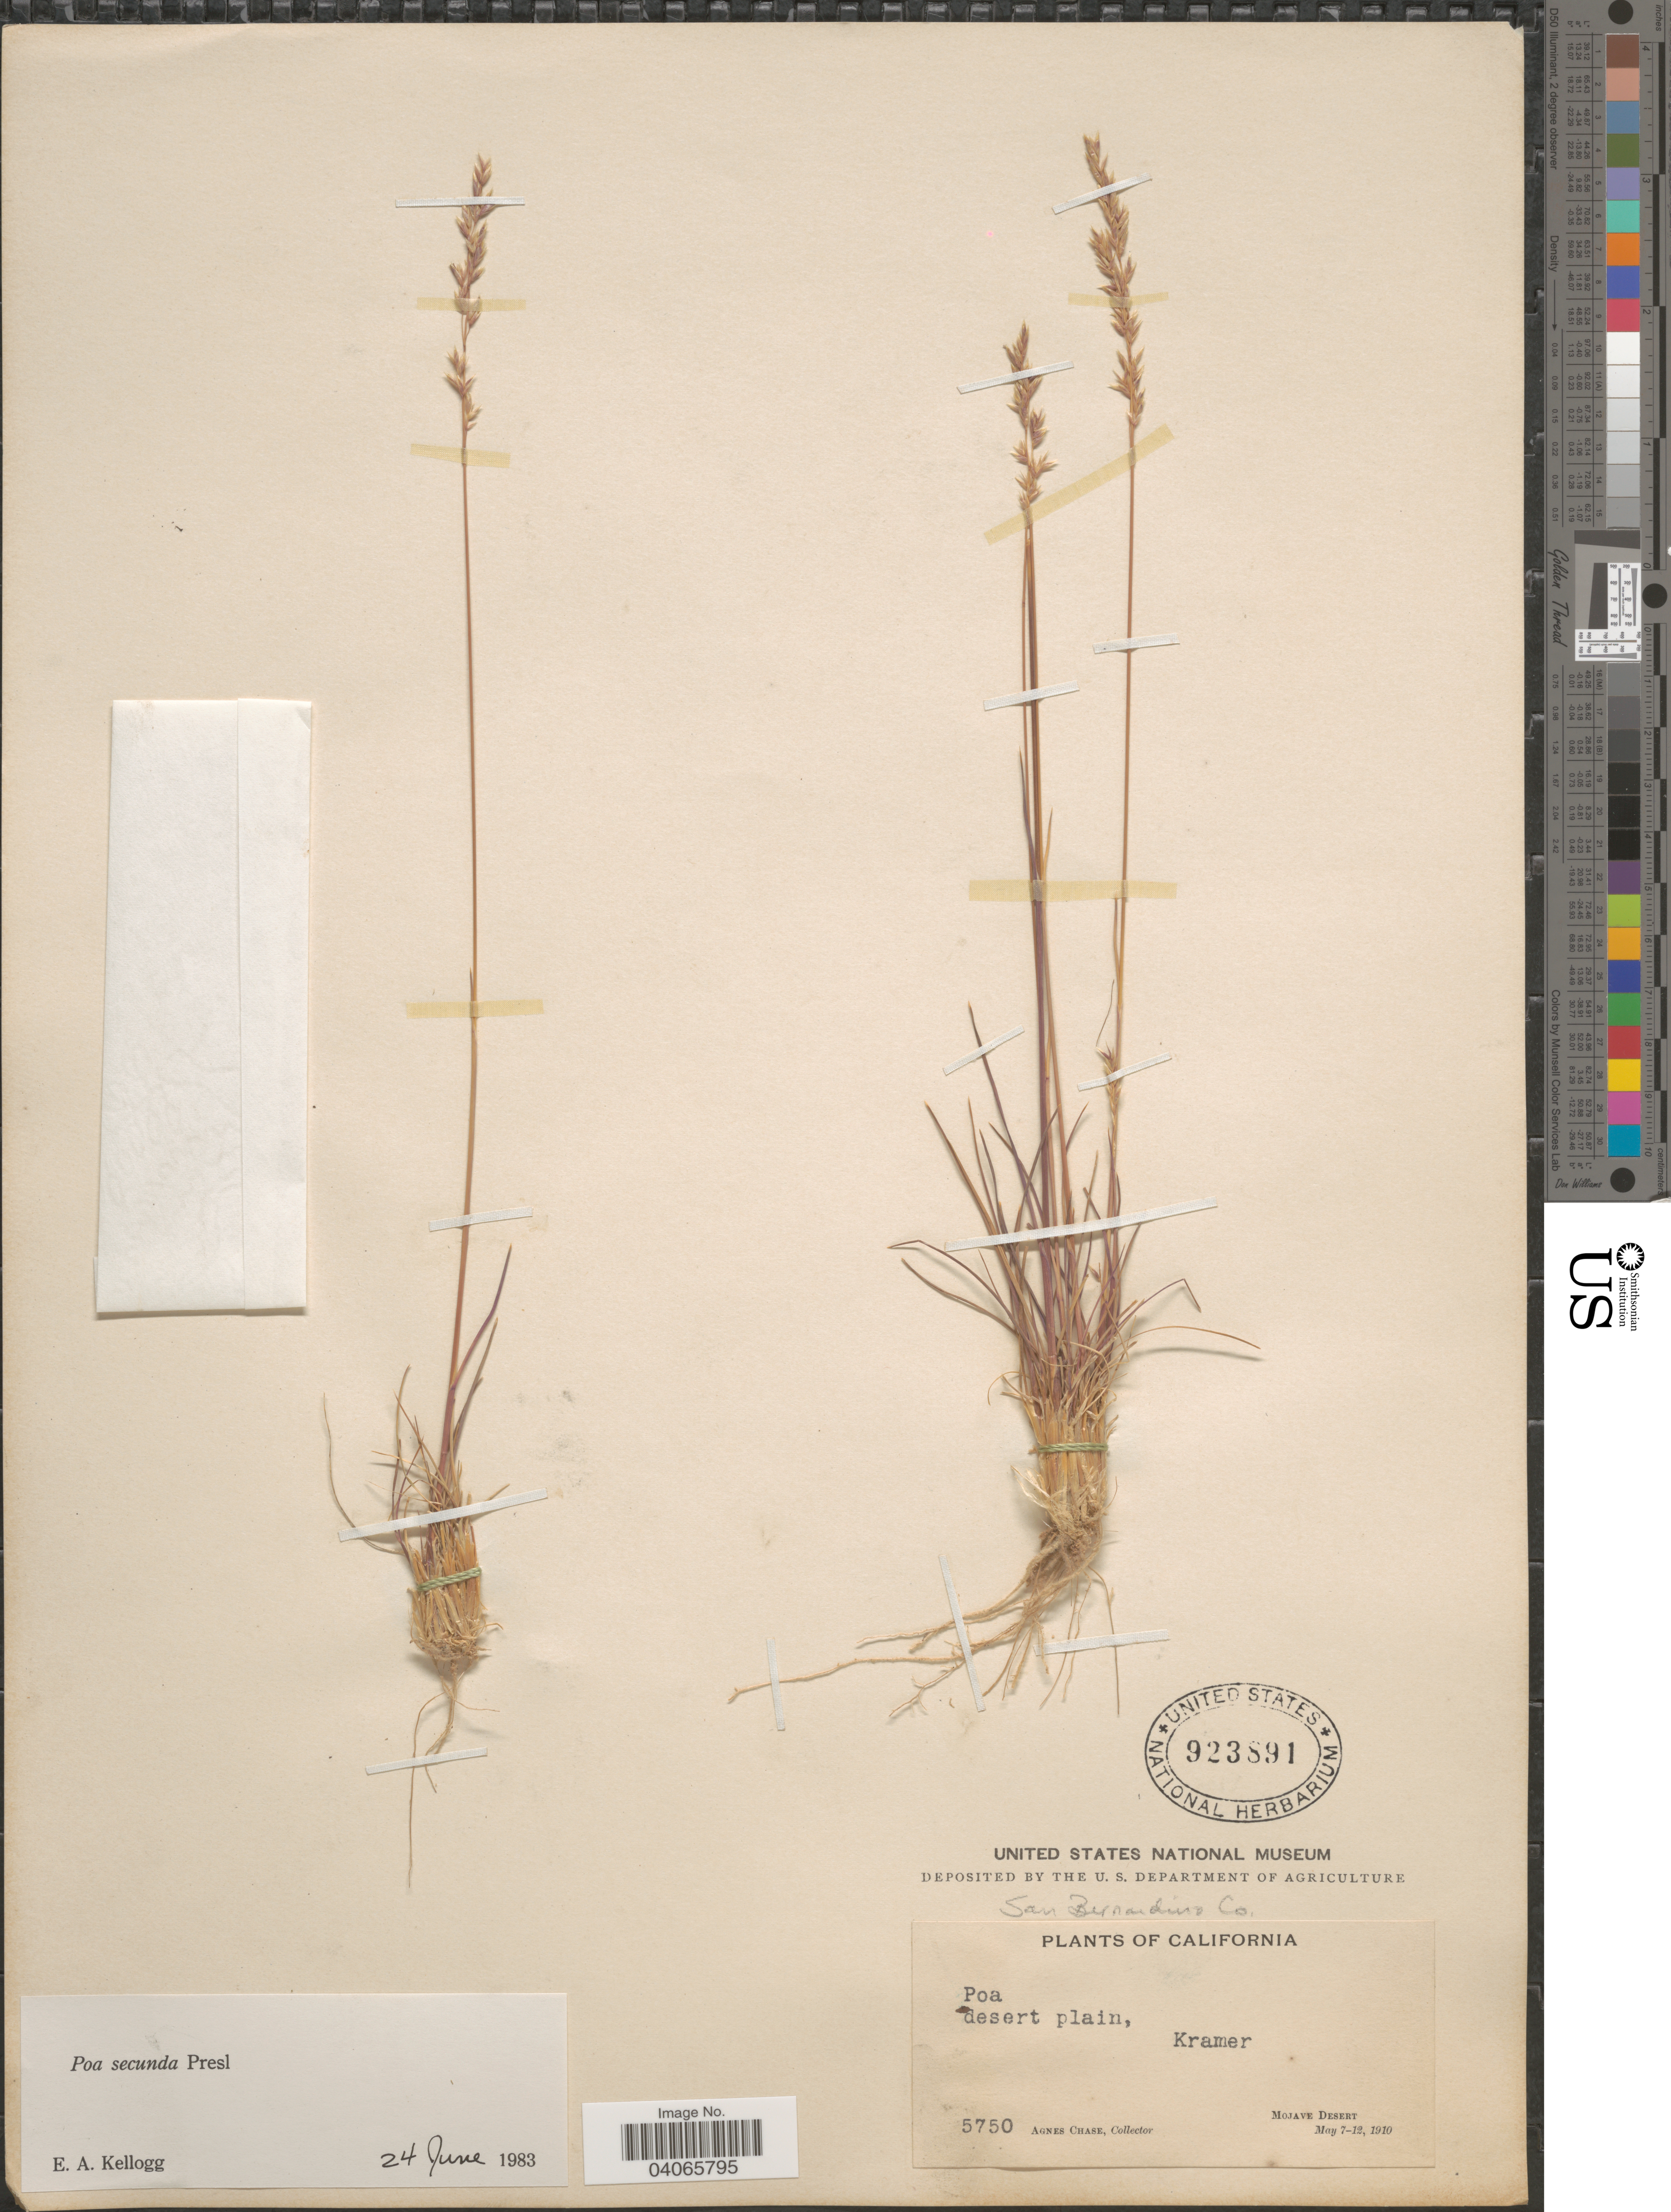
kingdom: Plantae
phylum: Tracheophyta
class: Liliopsida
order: Poales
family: Poaceae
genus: Poa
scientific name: Poa secunda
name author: J. Presl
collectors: A. Chase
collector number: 5750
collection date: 1910-05-07/1910-05-12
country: United States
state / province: California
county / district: San Bernardino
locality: San Bernardino Co. Kramer. Mojave Desert.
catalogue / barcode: US 923891